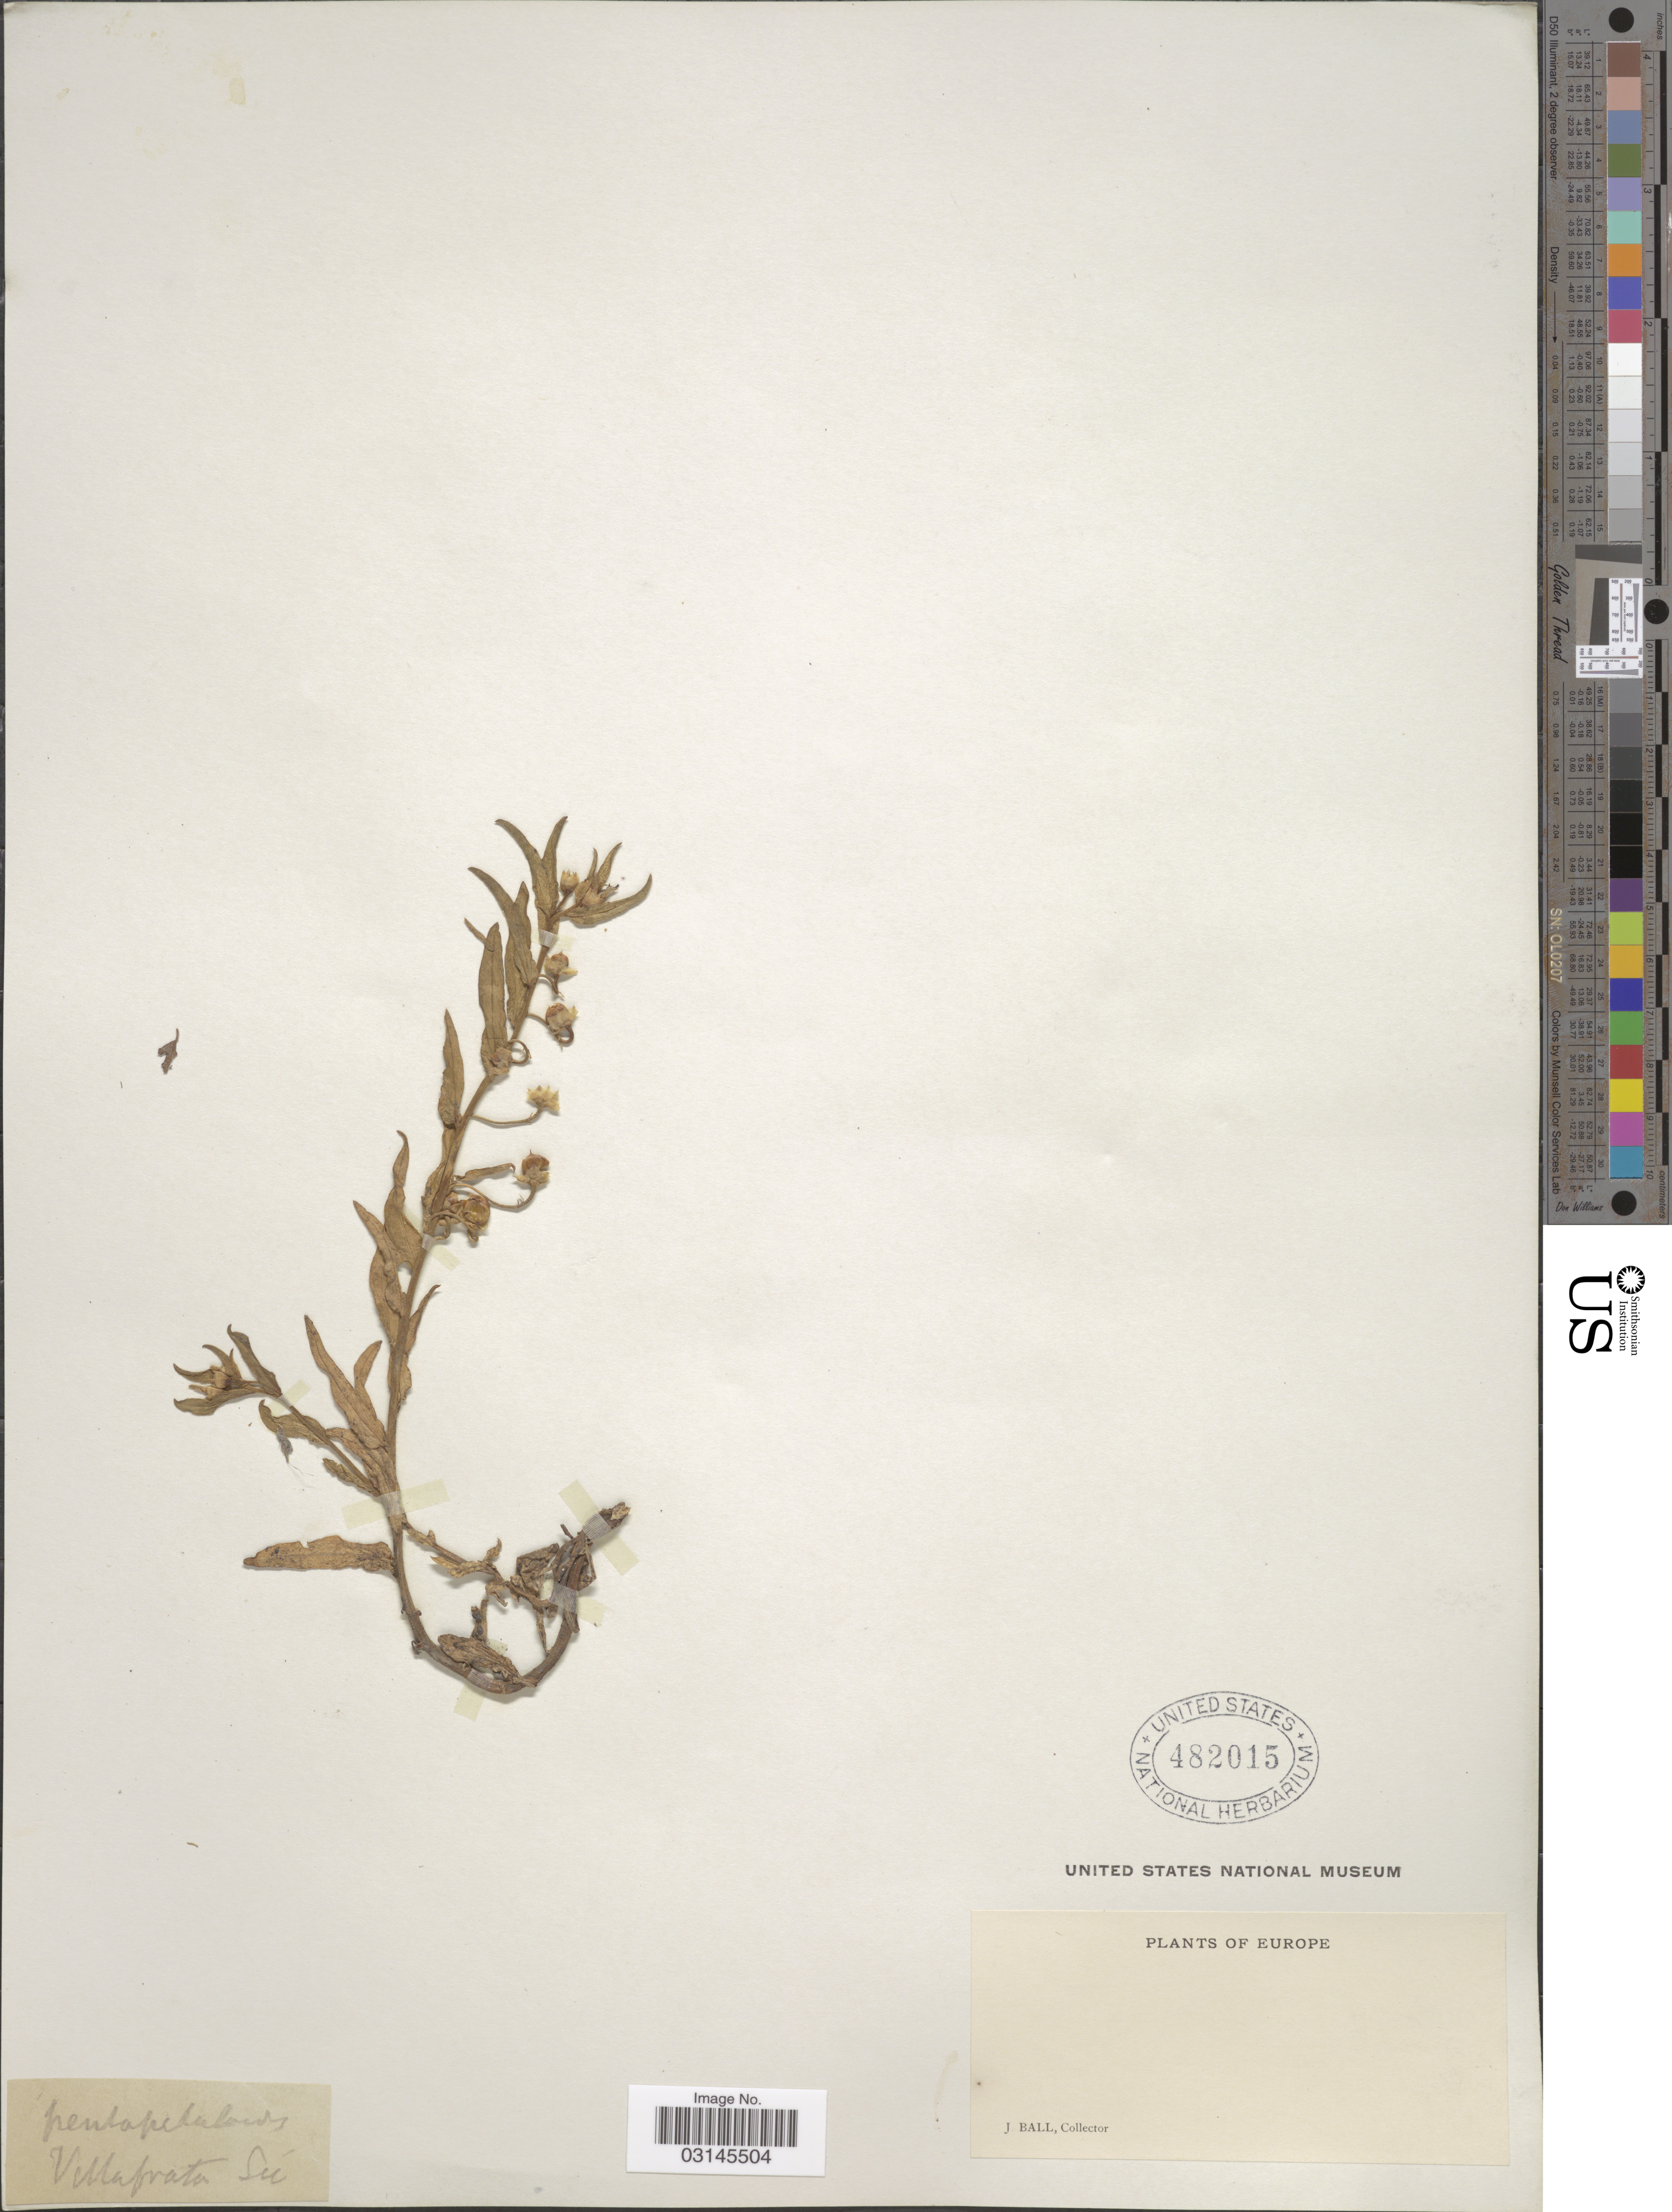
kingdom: Plantae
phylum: Tracheophyta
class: Magnoliopsida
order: Solanales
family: Convolvulaceae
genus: Convolvulus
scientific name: Convolvulus sp.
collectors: J. Ball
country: Italy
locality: Villafrata [Villafrati] See Europe.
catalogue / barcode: US 482015